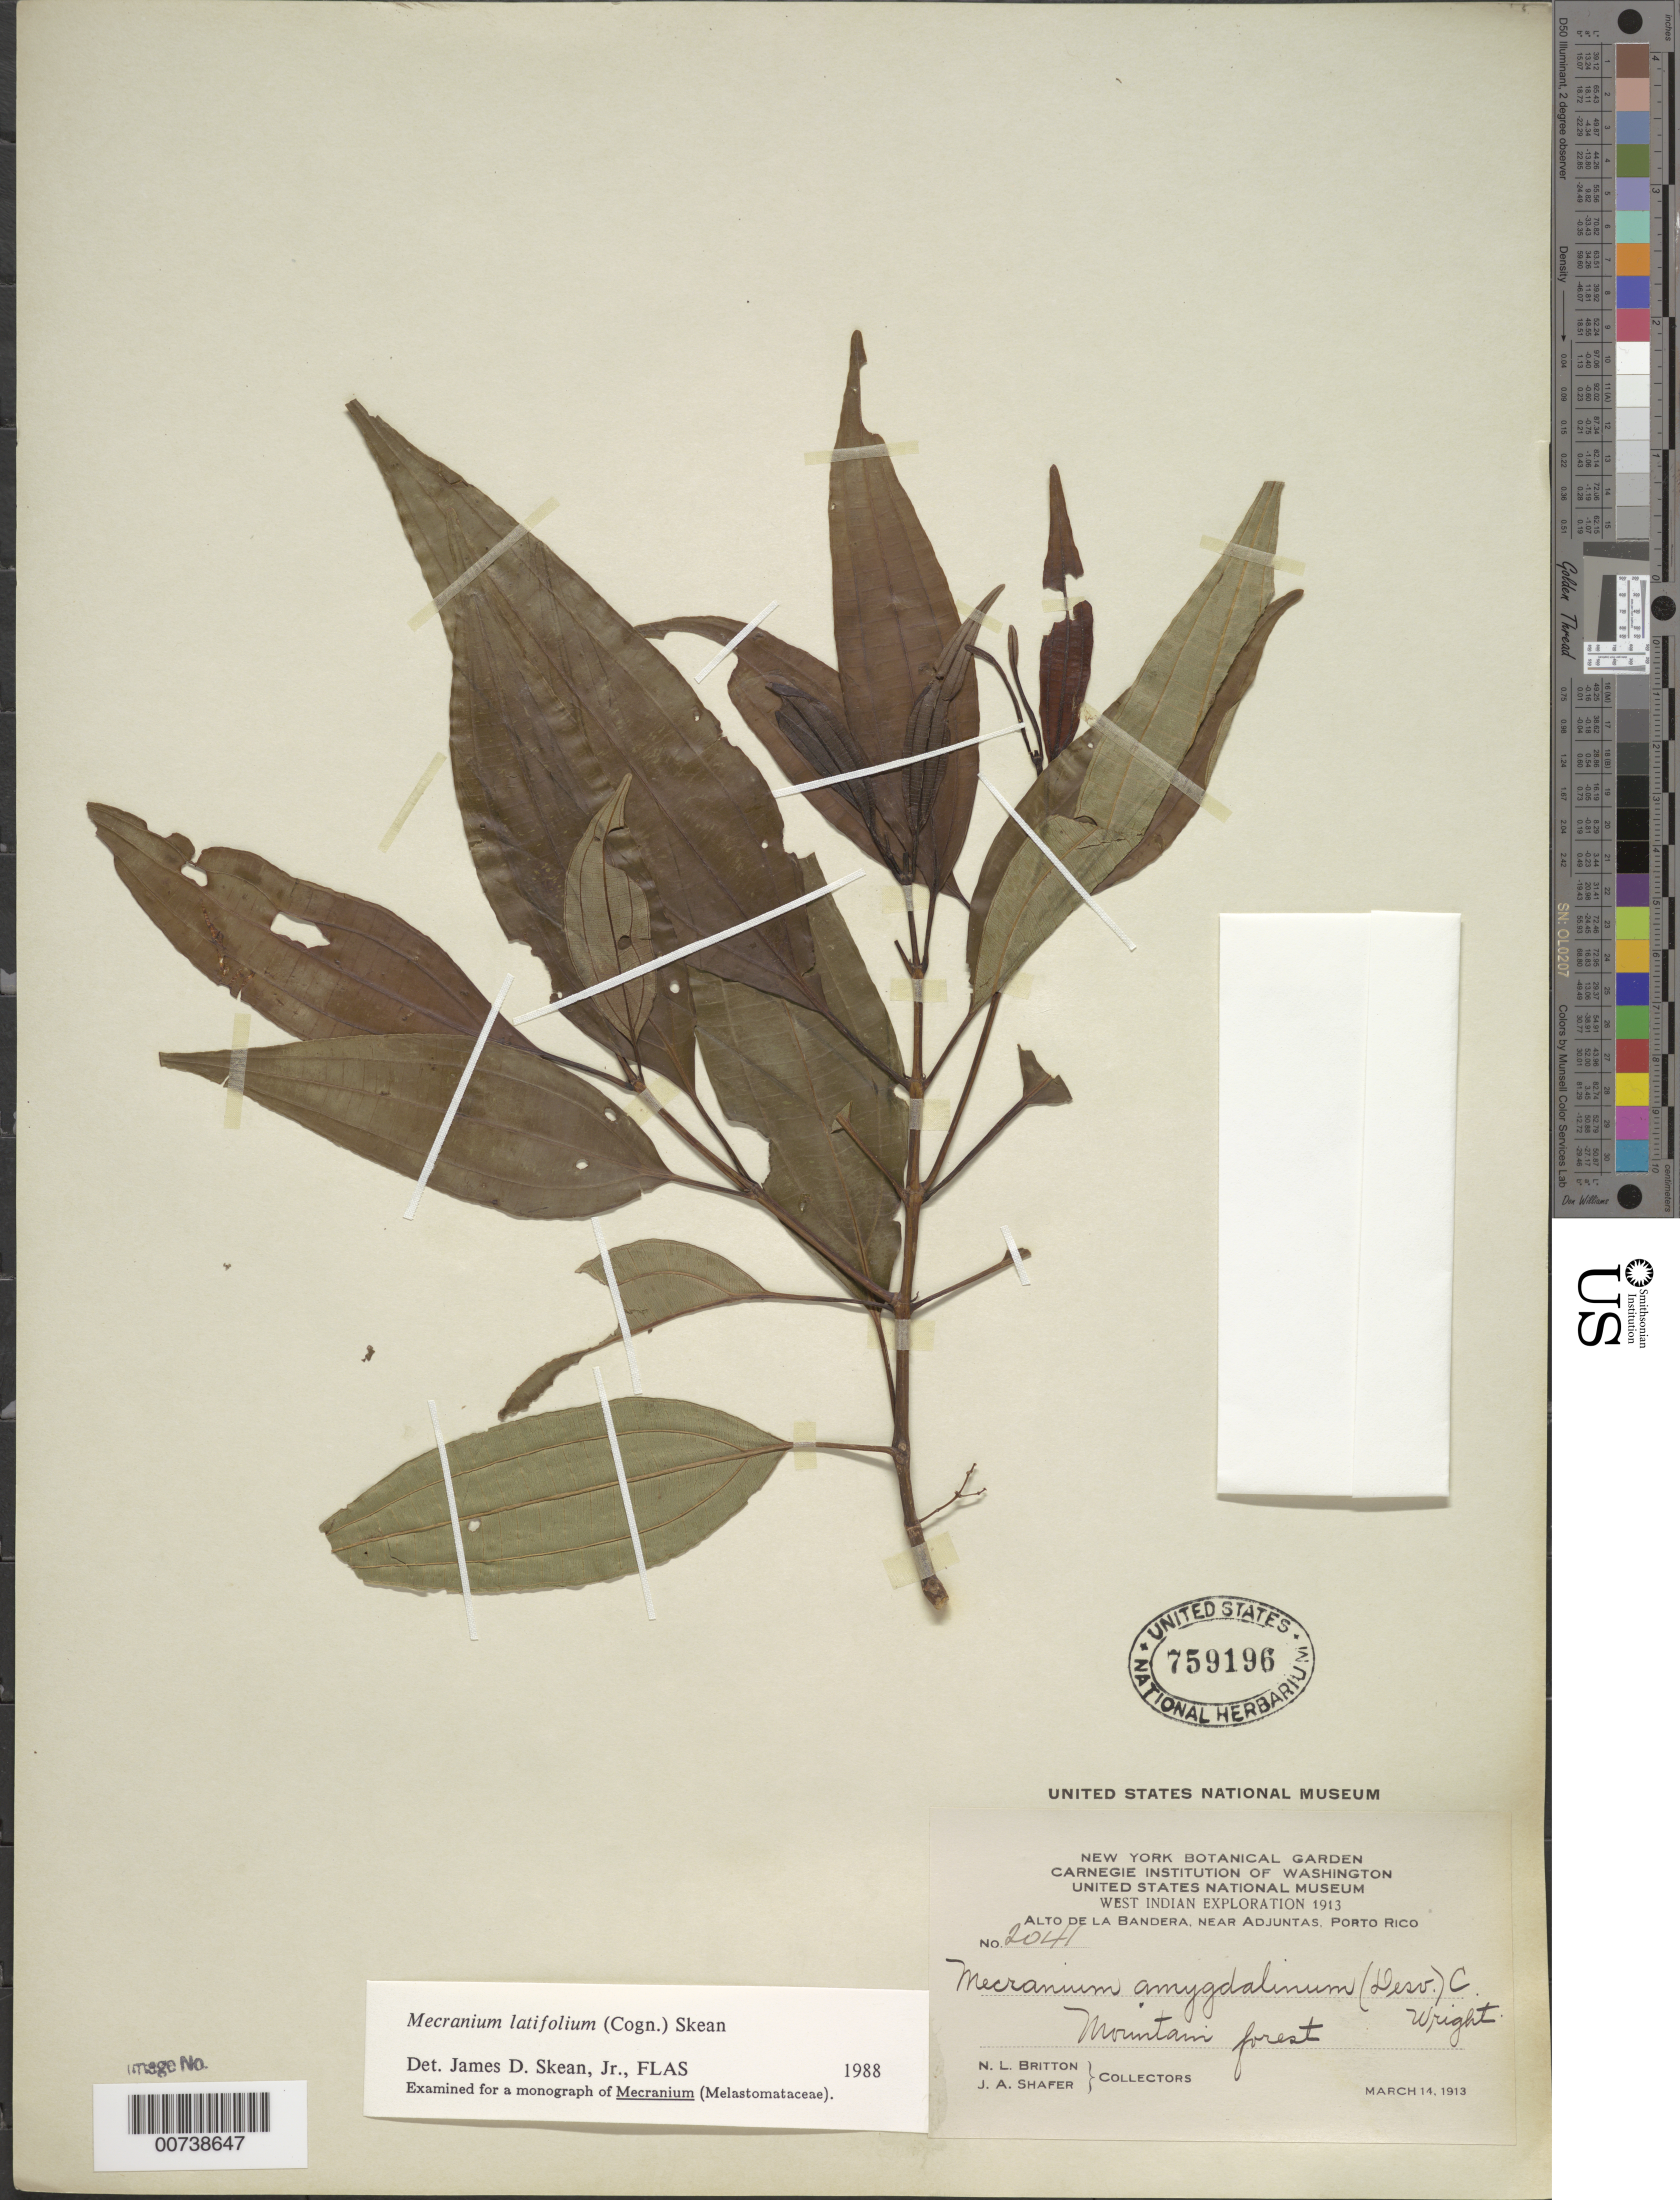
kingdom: Plantae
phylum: Tracheophyta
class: Magnoliopsida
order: Myrtales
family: Melastomataceae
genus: Mecranium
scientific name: Mecranium latifolium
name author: (Cogn.) Skean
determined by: Skean, J. D., Jr.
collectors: N. Britton & J. A. Shafer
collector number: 2041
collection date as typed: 14 Mar 1913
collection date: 1913-03-14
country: Puerto Rico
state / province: Adjuntas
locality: Alto de la Bandera, near Adjuntas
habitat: Mountain forest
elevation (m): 700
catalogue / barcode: US 759196